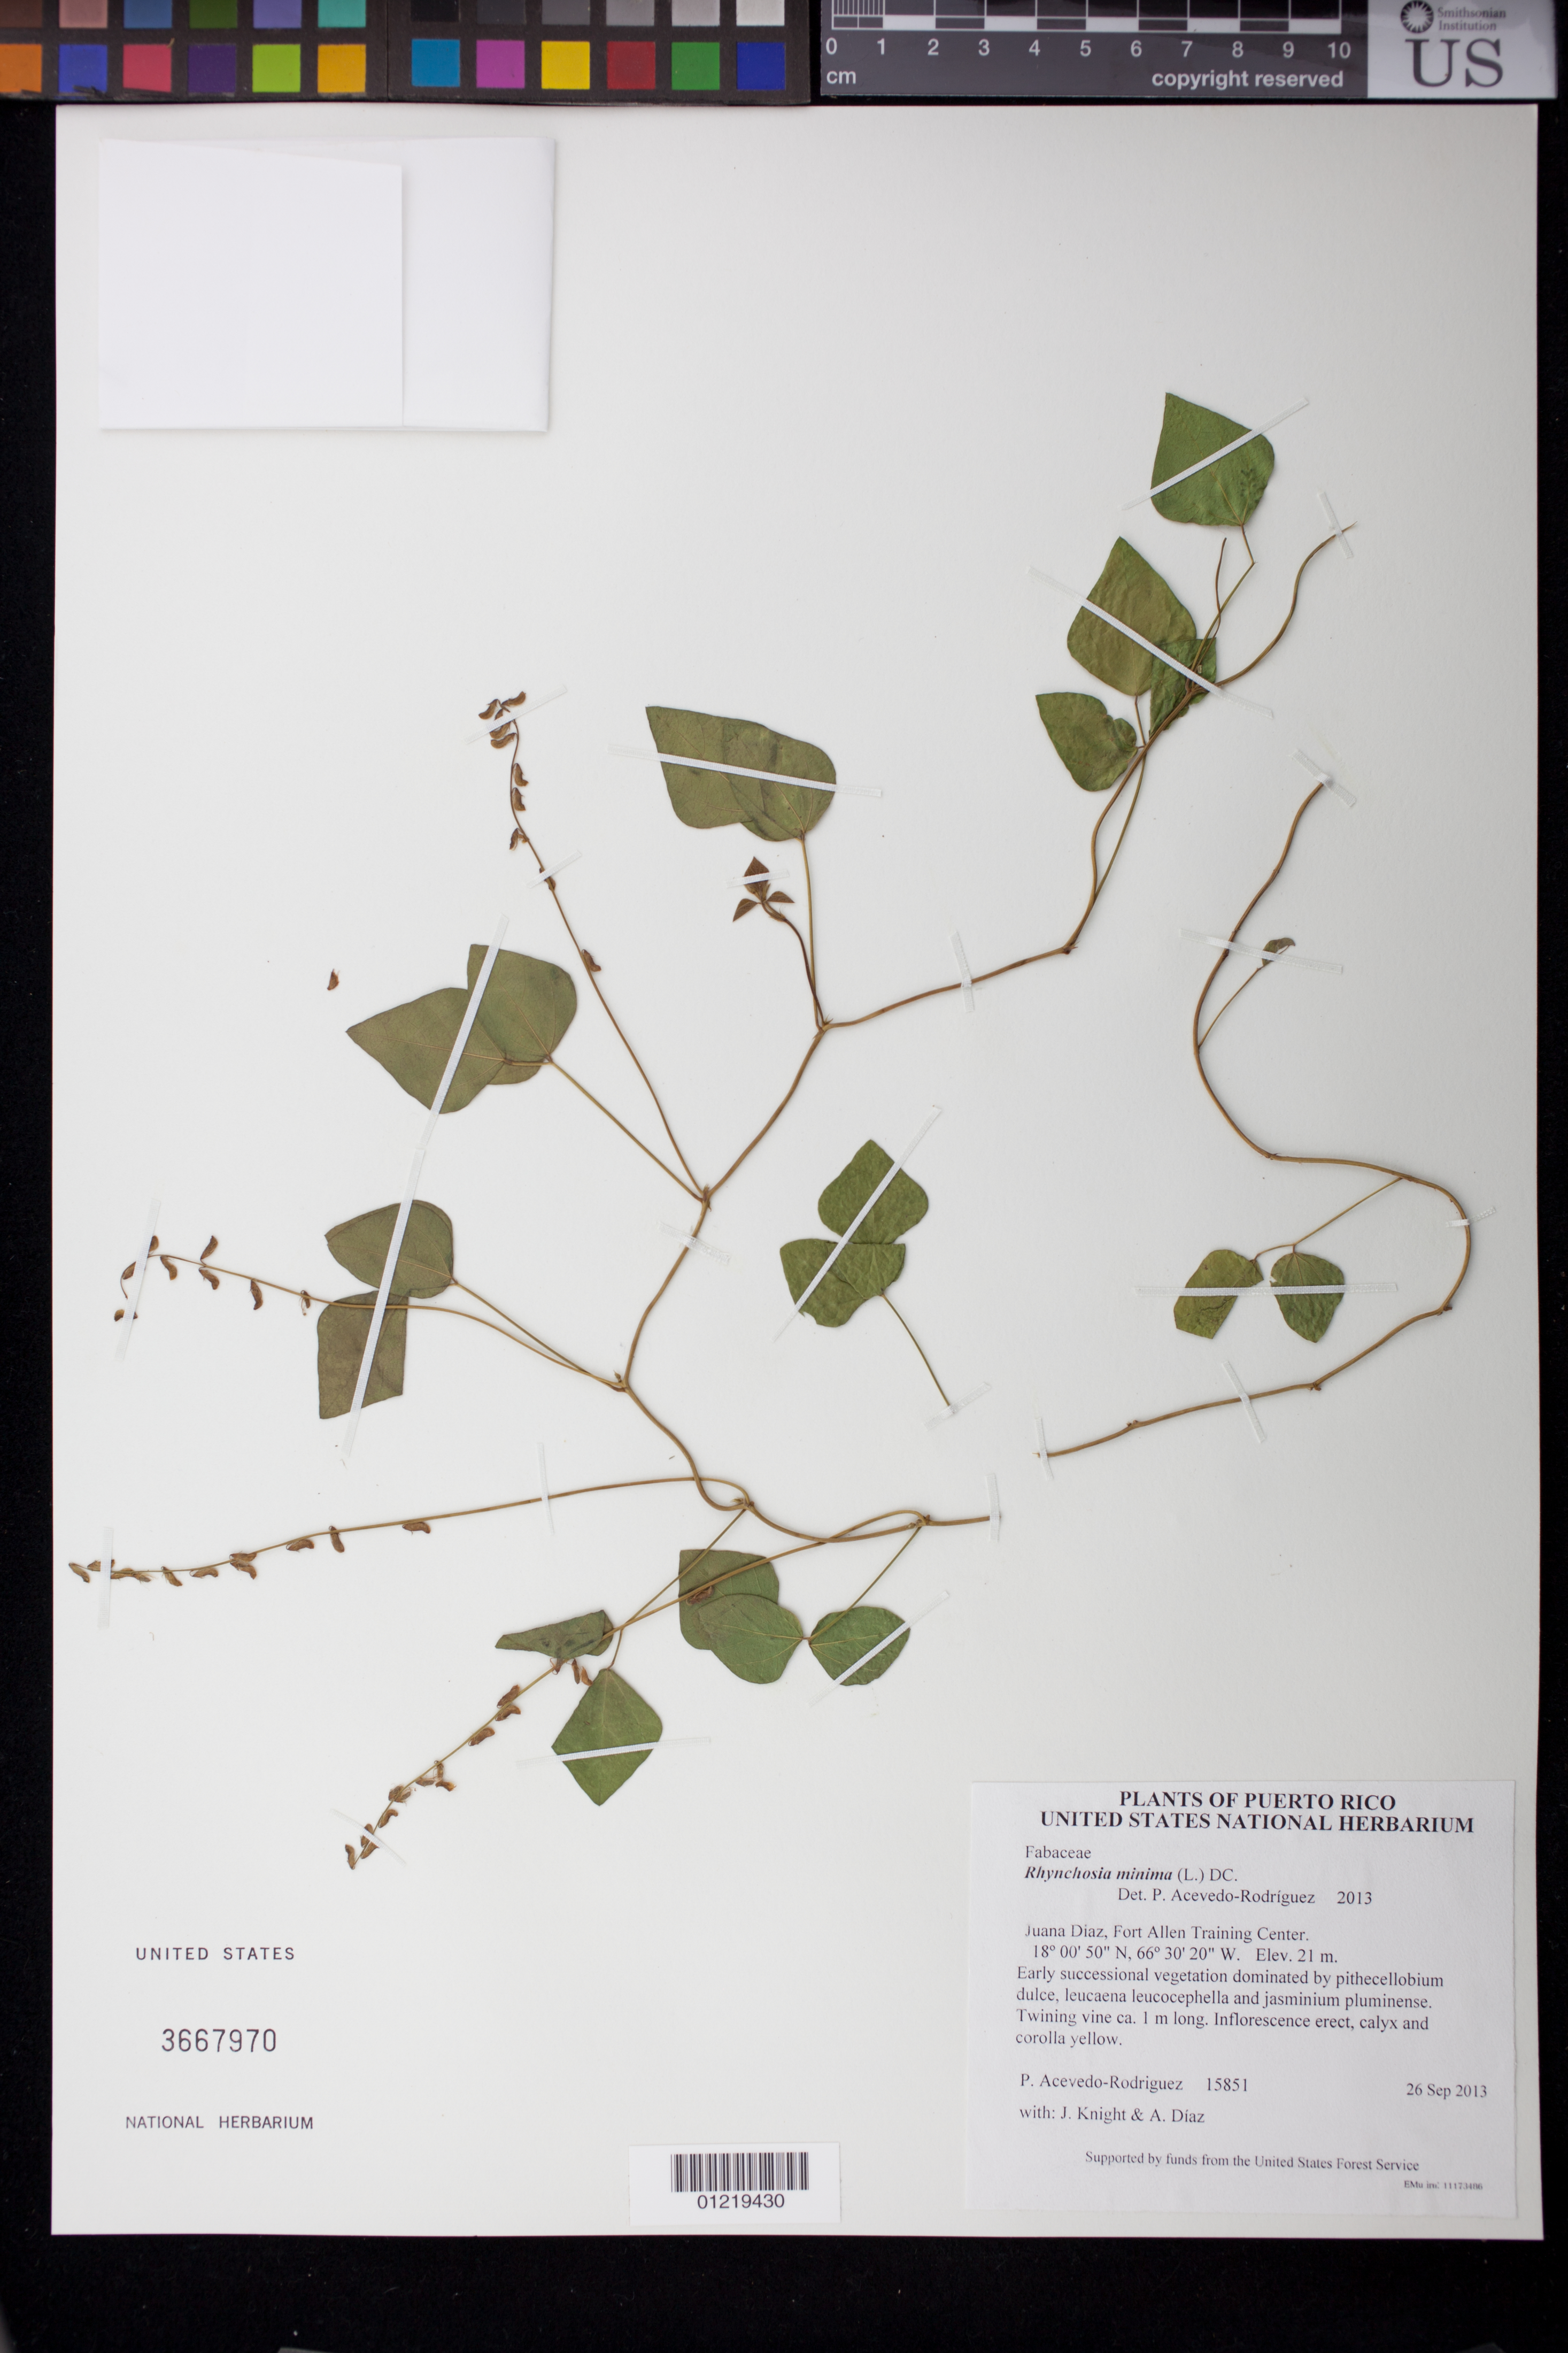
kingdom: Plantae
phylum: Tracheophyta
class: Magnoliopsida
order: Fabales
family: Fabaceae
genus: Rhynchosia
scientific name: Rhynchosia minima var. minima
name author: (L.) DC.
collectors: P. Acevedo-Rodr., J. Knight & A. Díaz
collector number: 15851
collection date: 2013-09-26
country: Puerto Rico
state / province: Juana Diaz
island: Puerto Rico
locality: Fort Allen Training Center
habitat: Early successional vegetation dominated by pithecellobium dulce, leucaena leucocephella and jasminium pluminense.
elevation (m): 21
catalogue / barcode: US 3667970